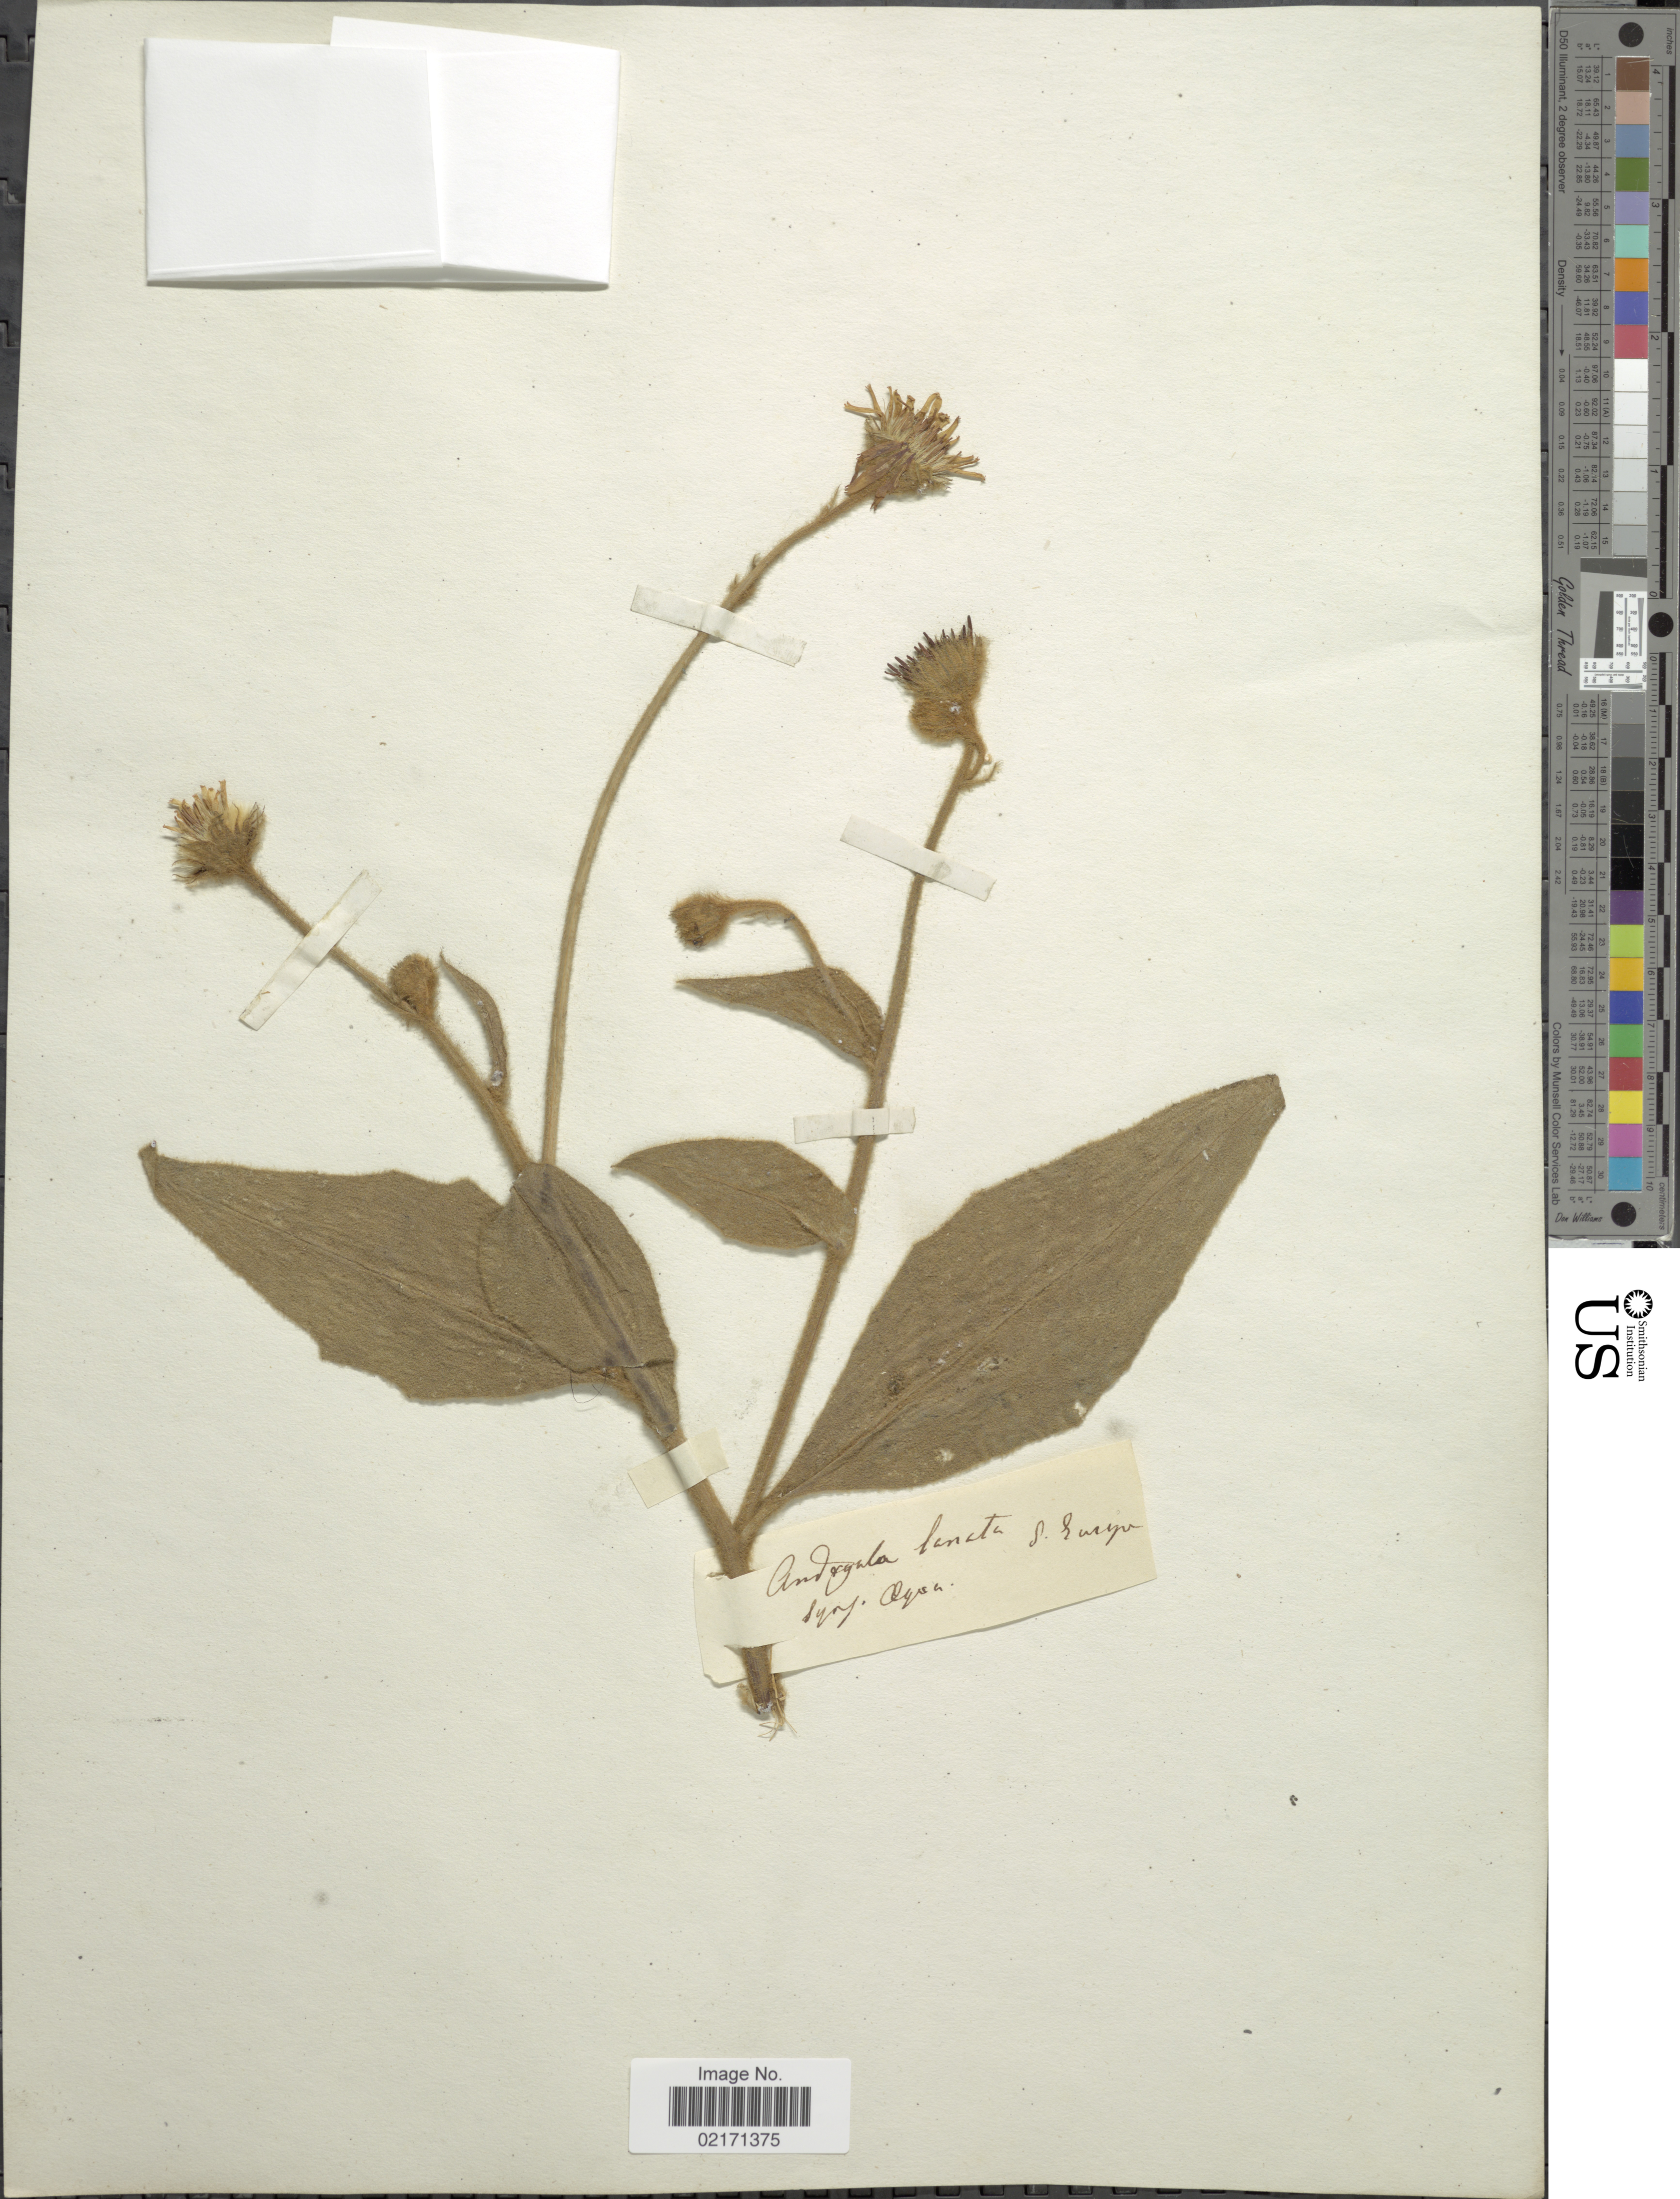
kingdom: Plantae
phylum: Tracheophyta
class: Magnoliopsida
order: Asterales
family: Asteraceae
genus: Andryala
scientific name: Andryala integrifolia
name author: L.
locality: S. Europe. Pyr. Orient. [interpreted]